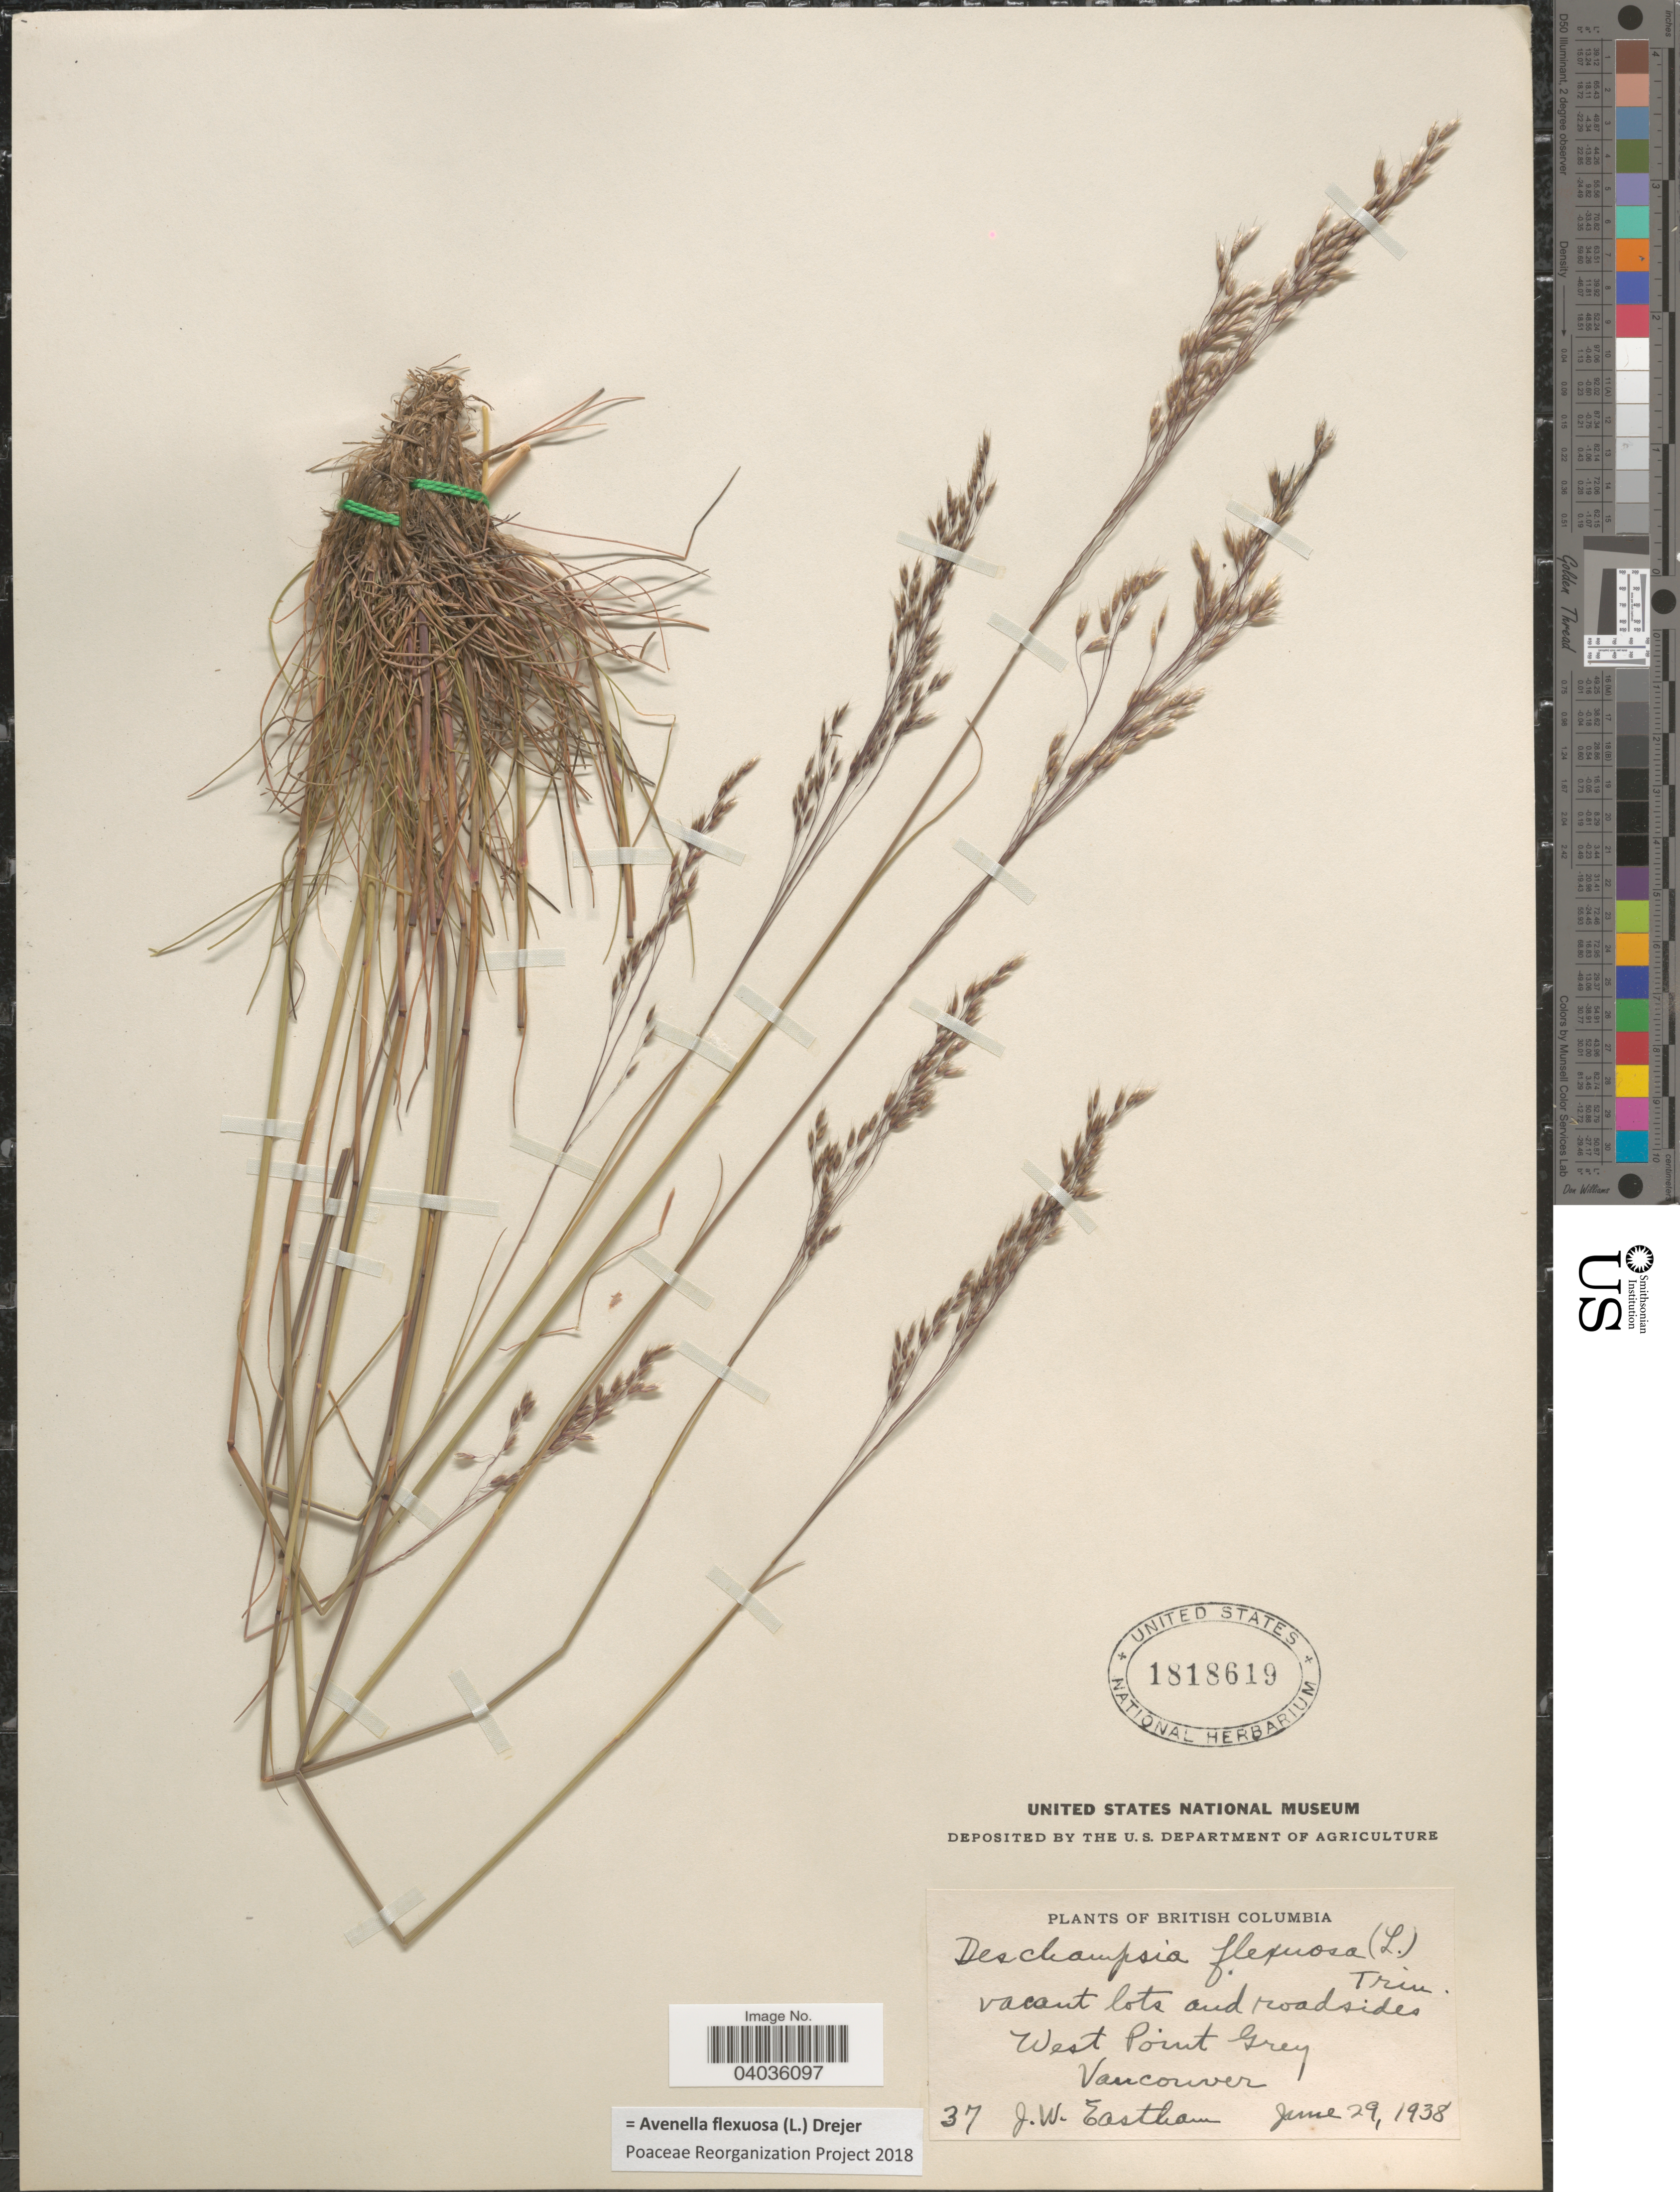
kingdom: Plantae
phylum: Tracheophyta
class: Liliopsida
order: Poales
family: Poaceae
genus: Avenella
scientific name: Avenella flexuosa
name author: (L.) Drejer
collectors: J. Eastham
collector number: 37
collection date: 1938-06-29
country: Canada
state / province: British Columbia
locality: West Point Grey Vancouver.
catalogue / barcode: US 1818619